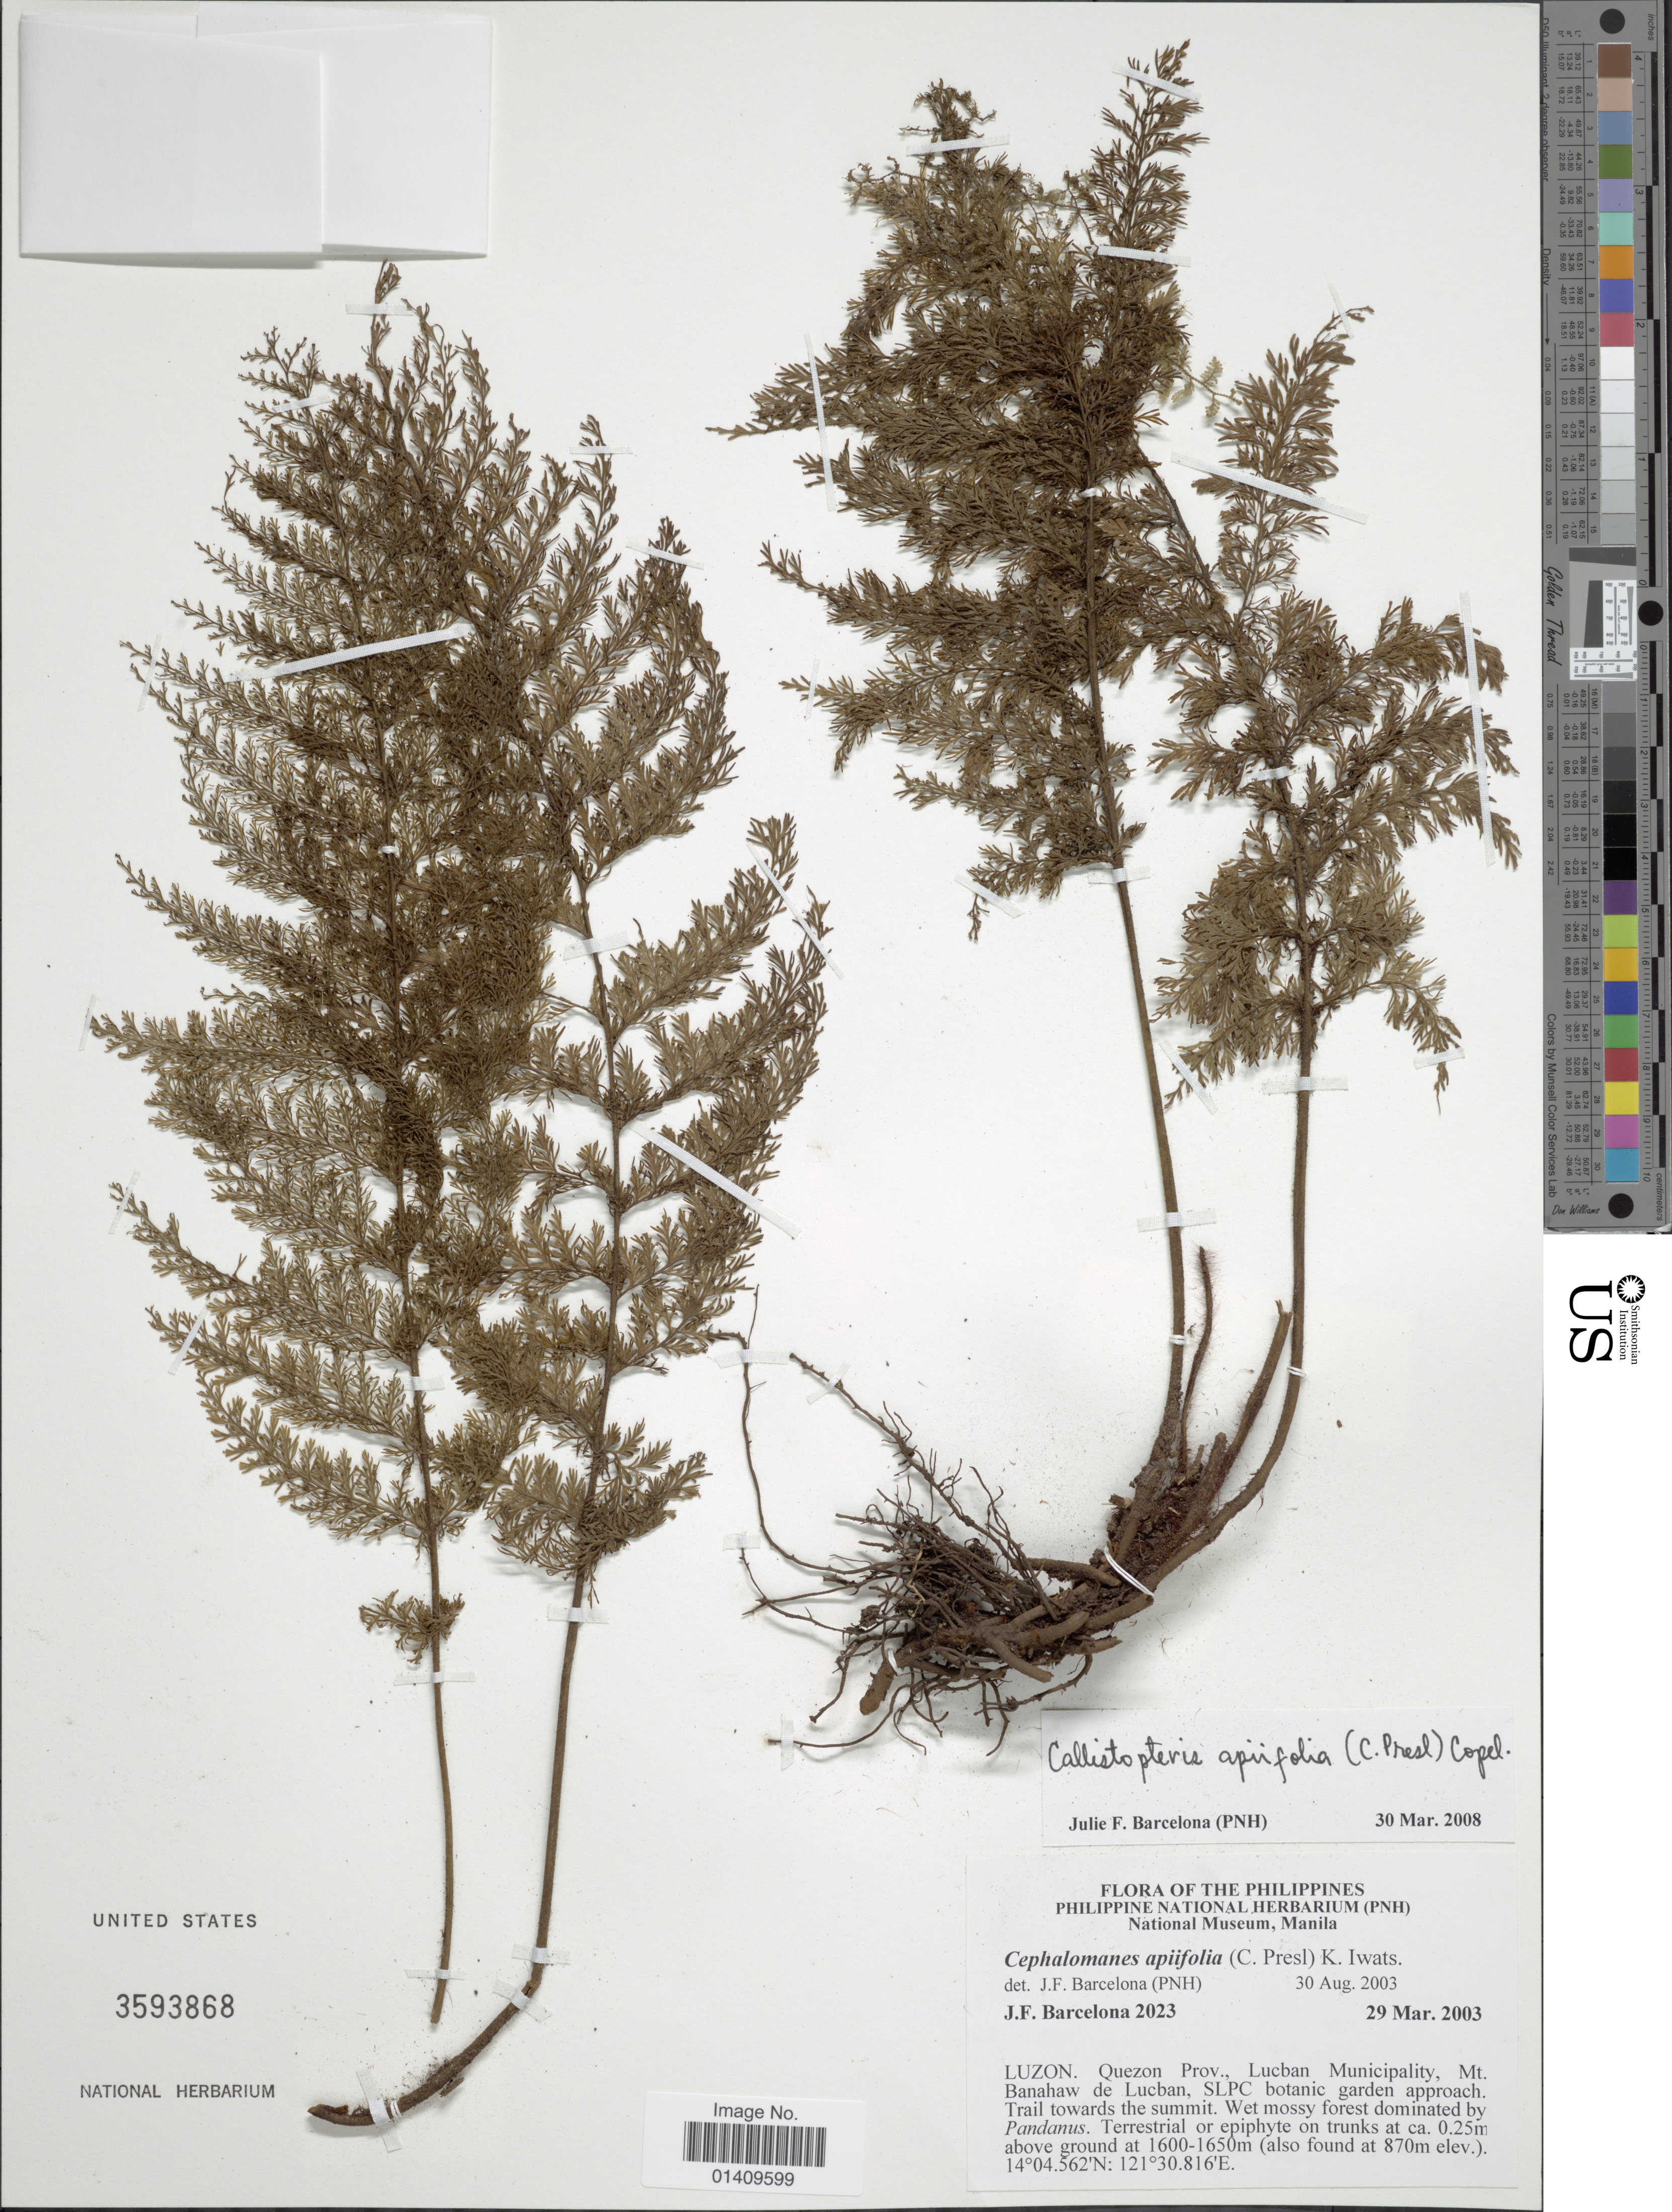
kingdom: Plantae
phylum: Tracheophyta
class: Polypodiopsida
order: Hymenophyllales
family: Hymenophyllaceae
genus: Callistopteris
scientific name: Callistopteris apiifolia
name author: (C. Presl) Copel.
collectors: J. F. Barcelona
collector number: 2023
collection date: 2003-03-29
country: Philippines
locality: Quezon prov. Lucban municipality Mt. Banahaw de Lucban SLPC botanic garden approach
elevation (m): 1600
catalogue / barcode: US 3593868